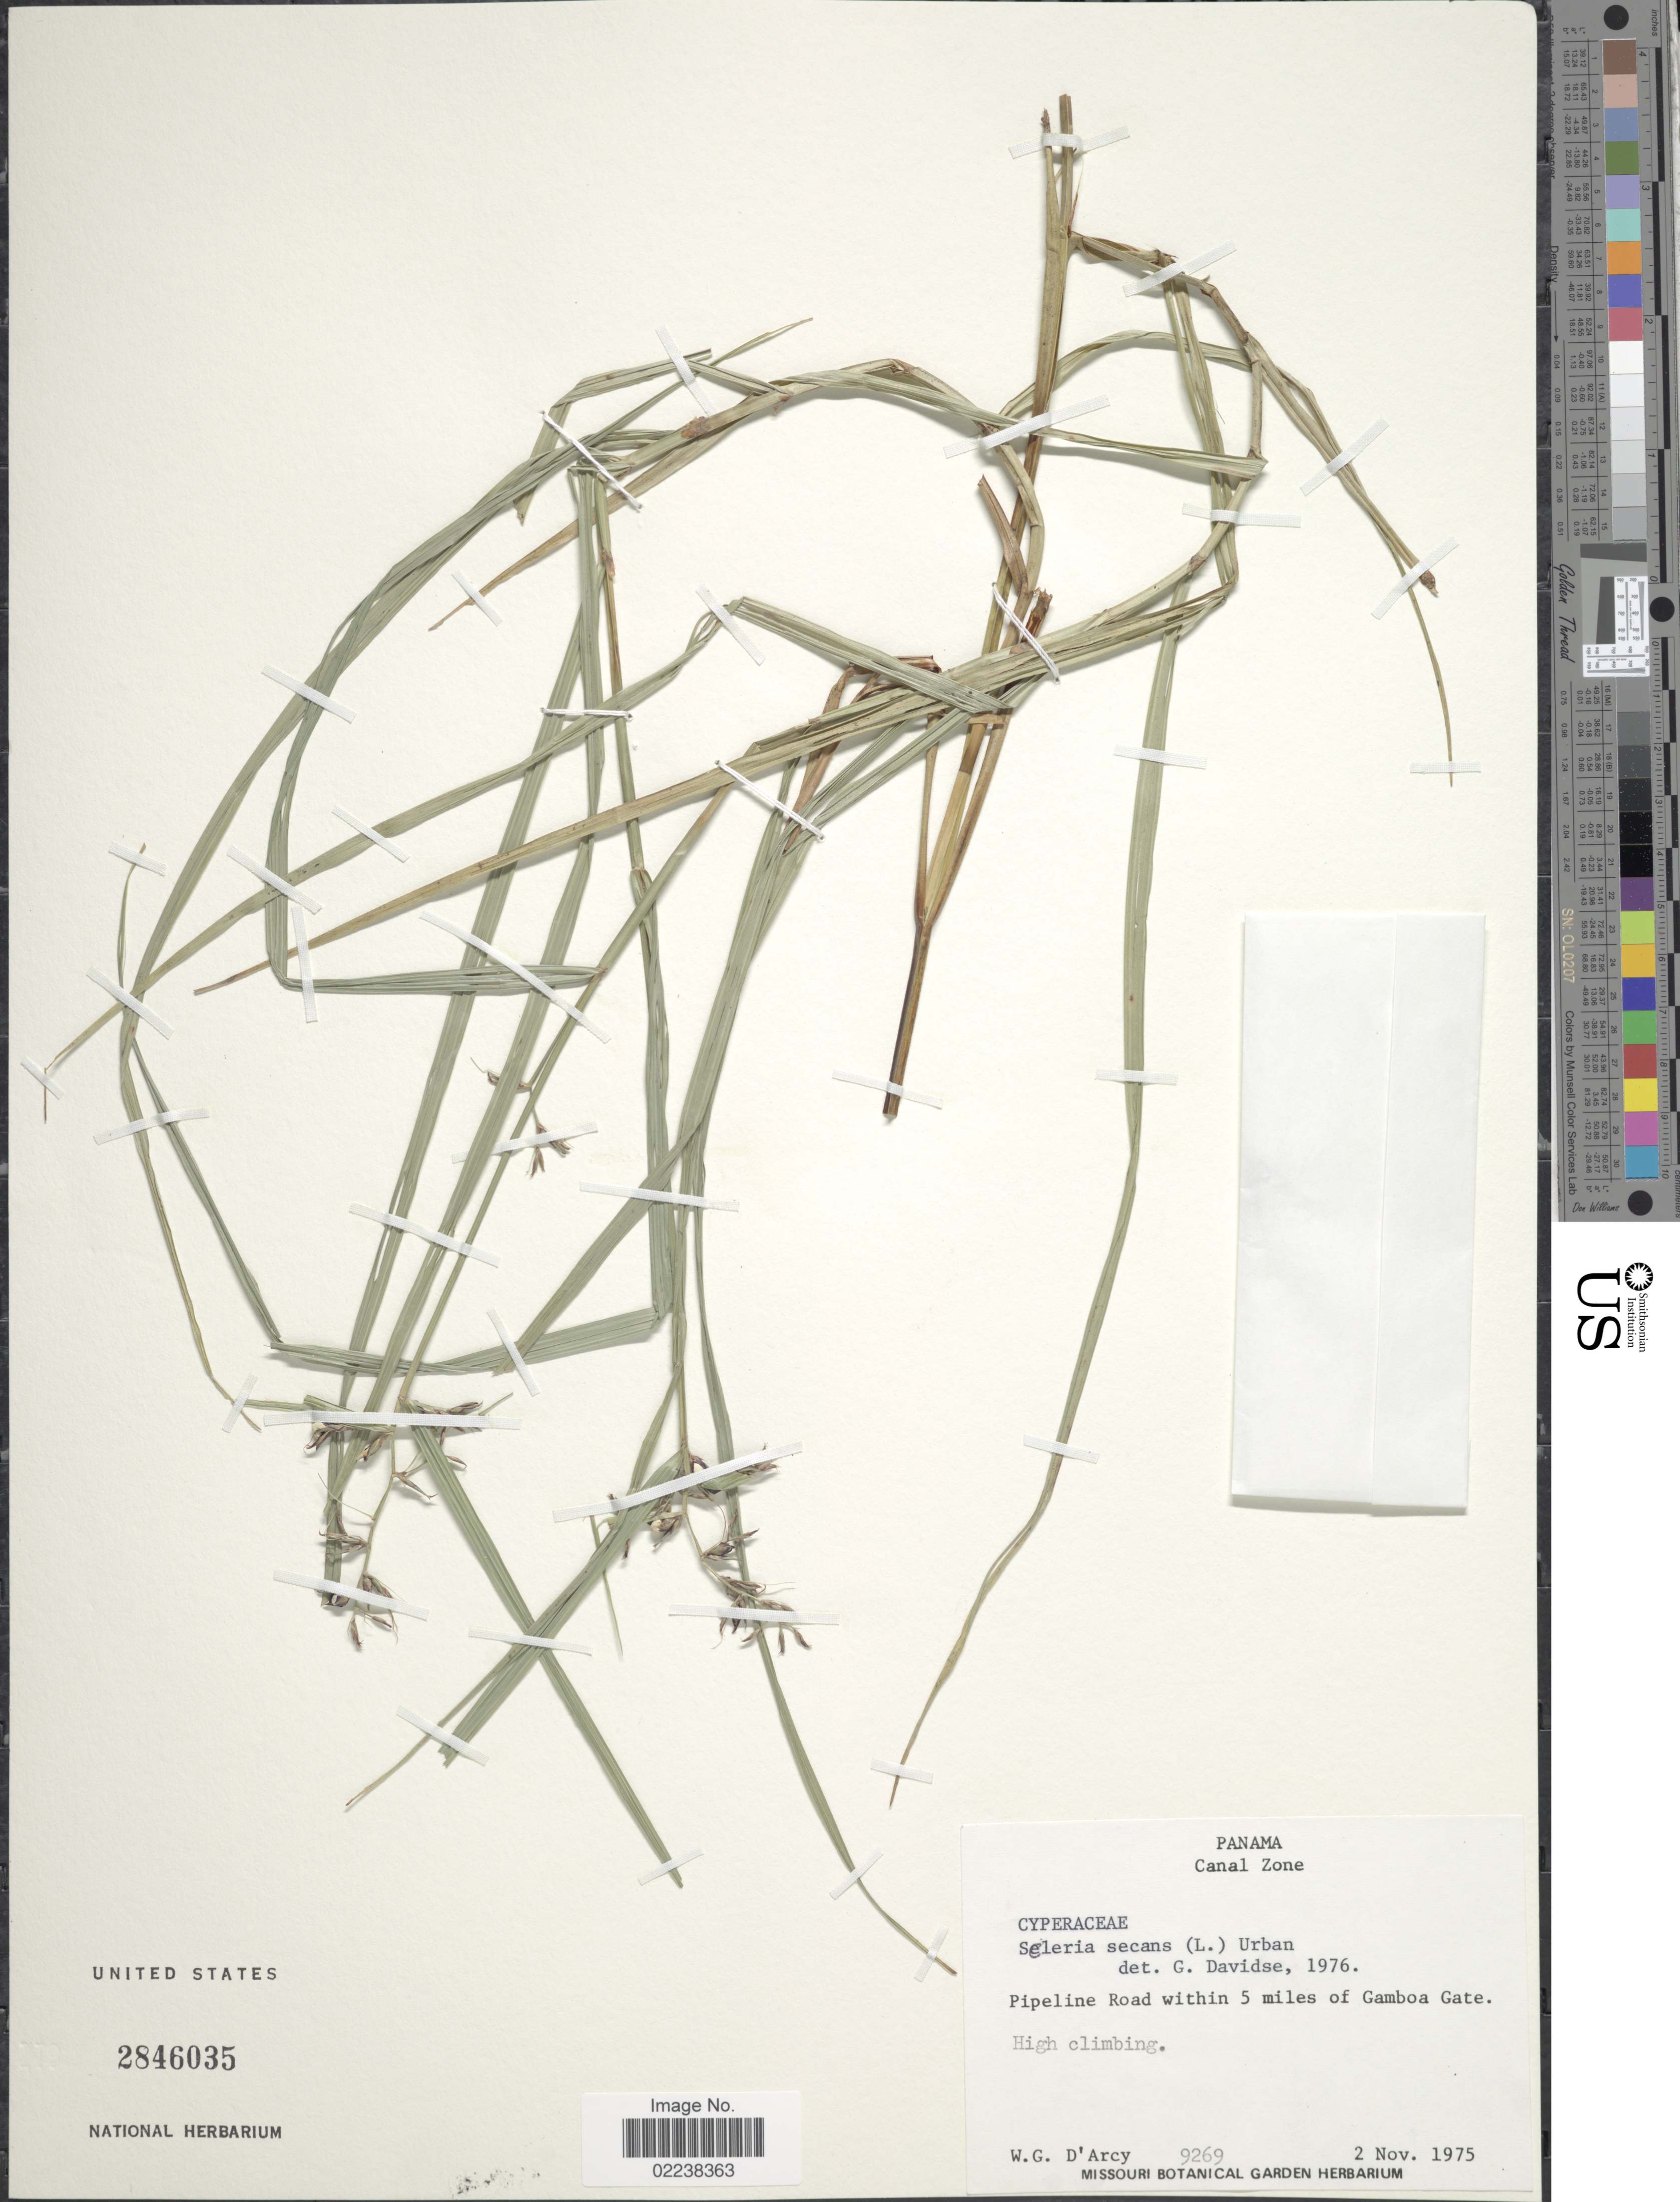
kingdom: Plantae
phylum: Tracheophyta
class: Liliopsida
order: Poales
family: Cyperaceae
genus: Scleria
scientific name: Scleria secans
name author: (L.) Urb.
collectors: W. D'Arch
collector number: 9269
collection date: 1975-11-02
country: Panama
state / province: Colón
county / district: Canal Zone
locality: Pipeline Road within 5 miles of Gamboa Gate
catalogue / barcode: US 2846035